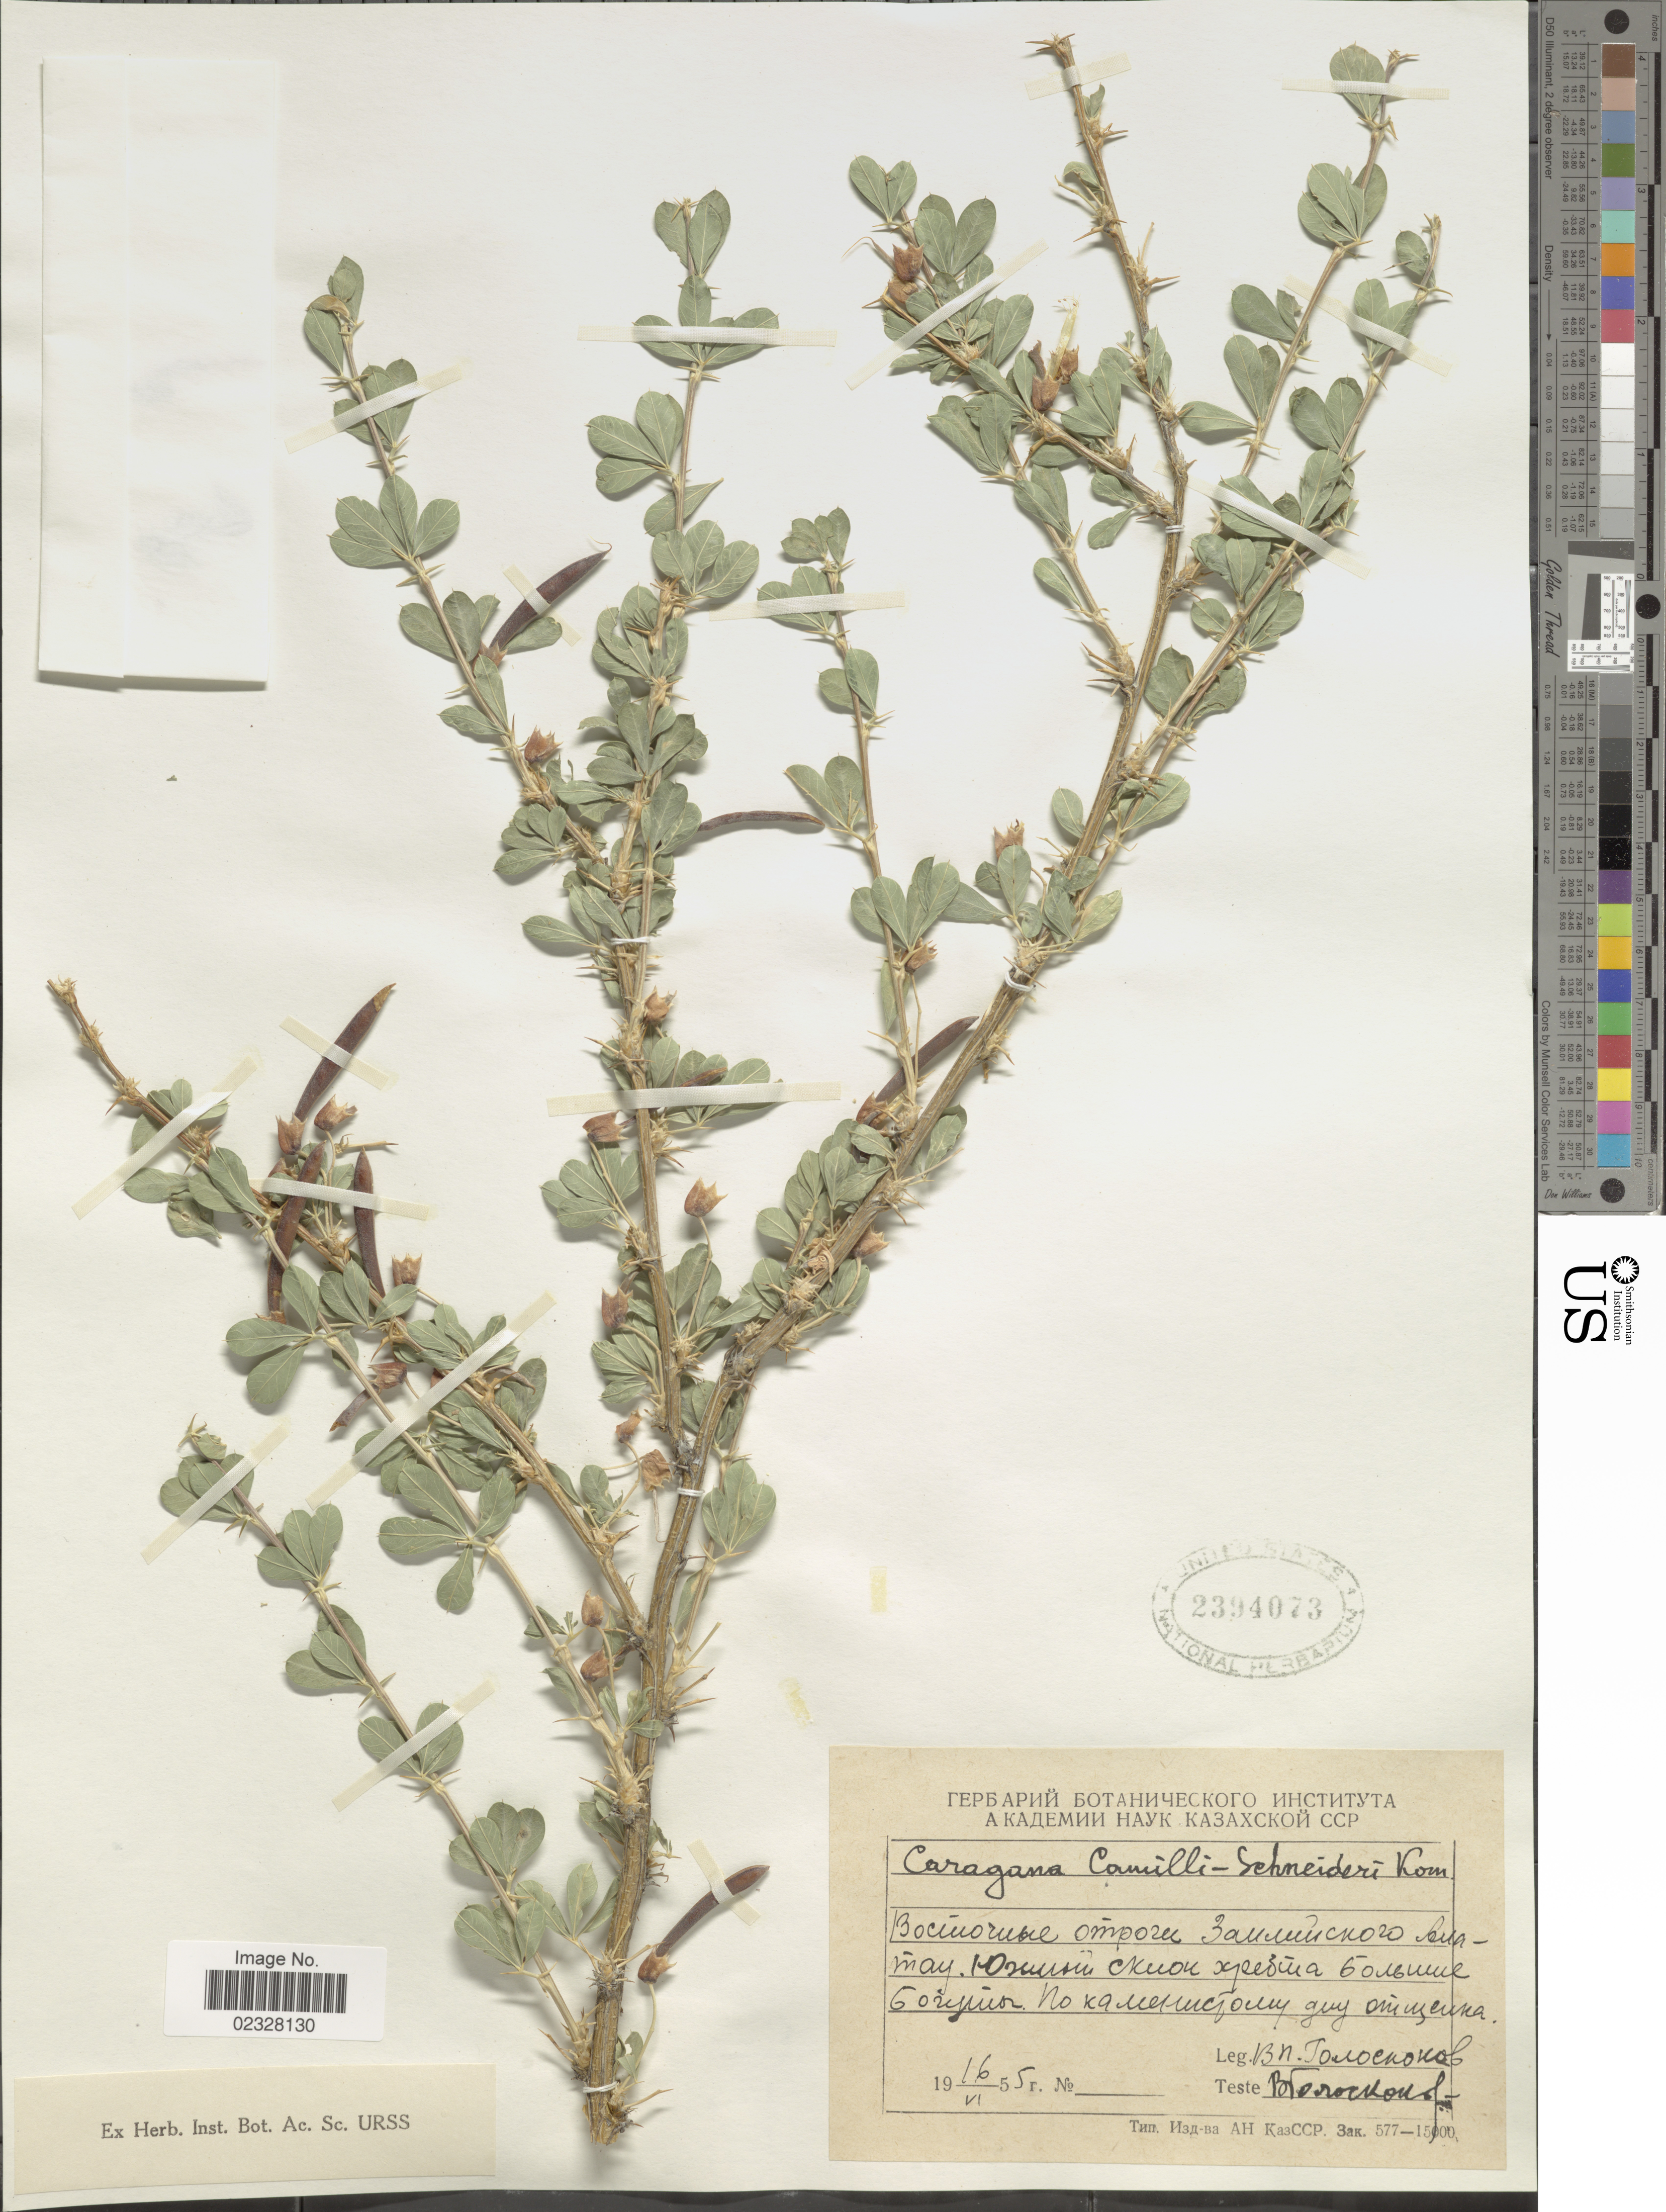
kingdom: Plantae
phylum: Tracheophyta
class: Magnoliopsida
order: Fabales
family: Fabaceae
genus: Caragana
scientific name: Caragana camilli-schneideri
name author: Kom.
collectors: V. P. Goloskokov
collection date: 1955-06-16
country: Kazakhstan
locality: Zailiysky Alatau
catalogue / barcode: US 2394073